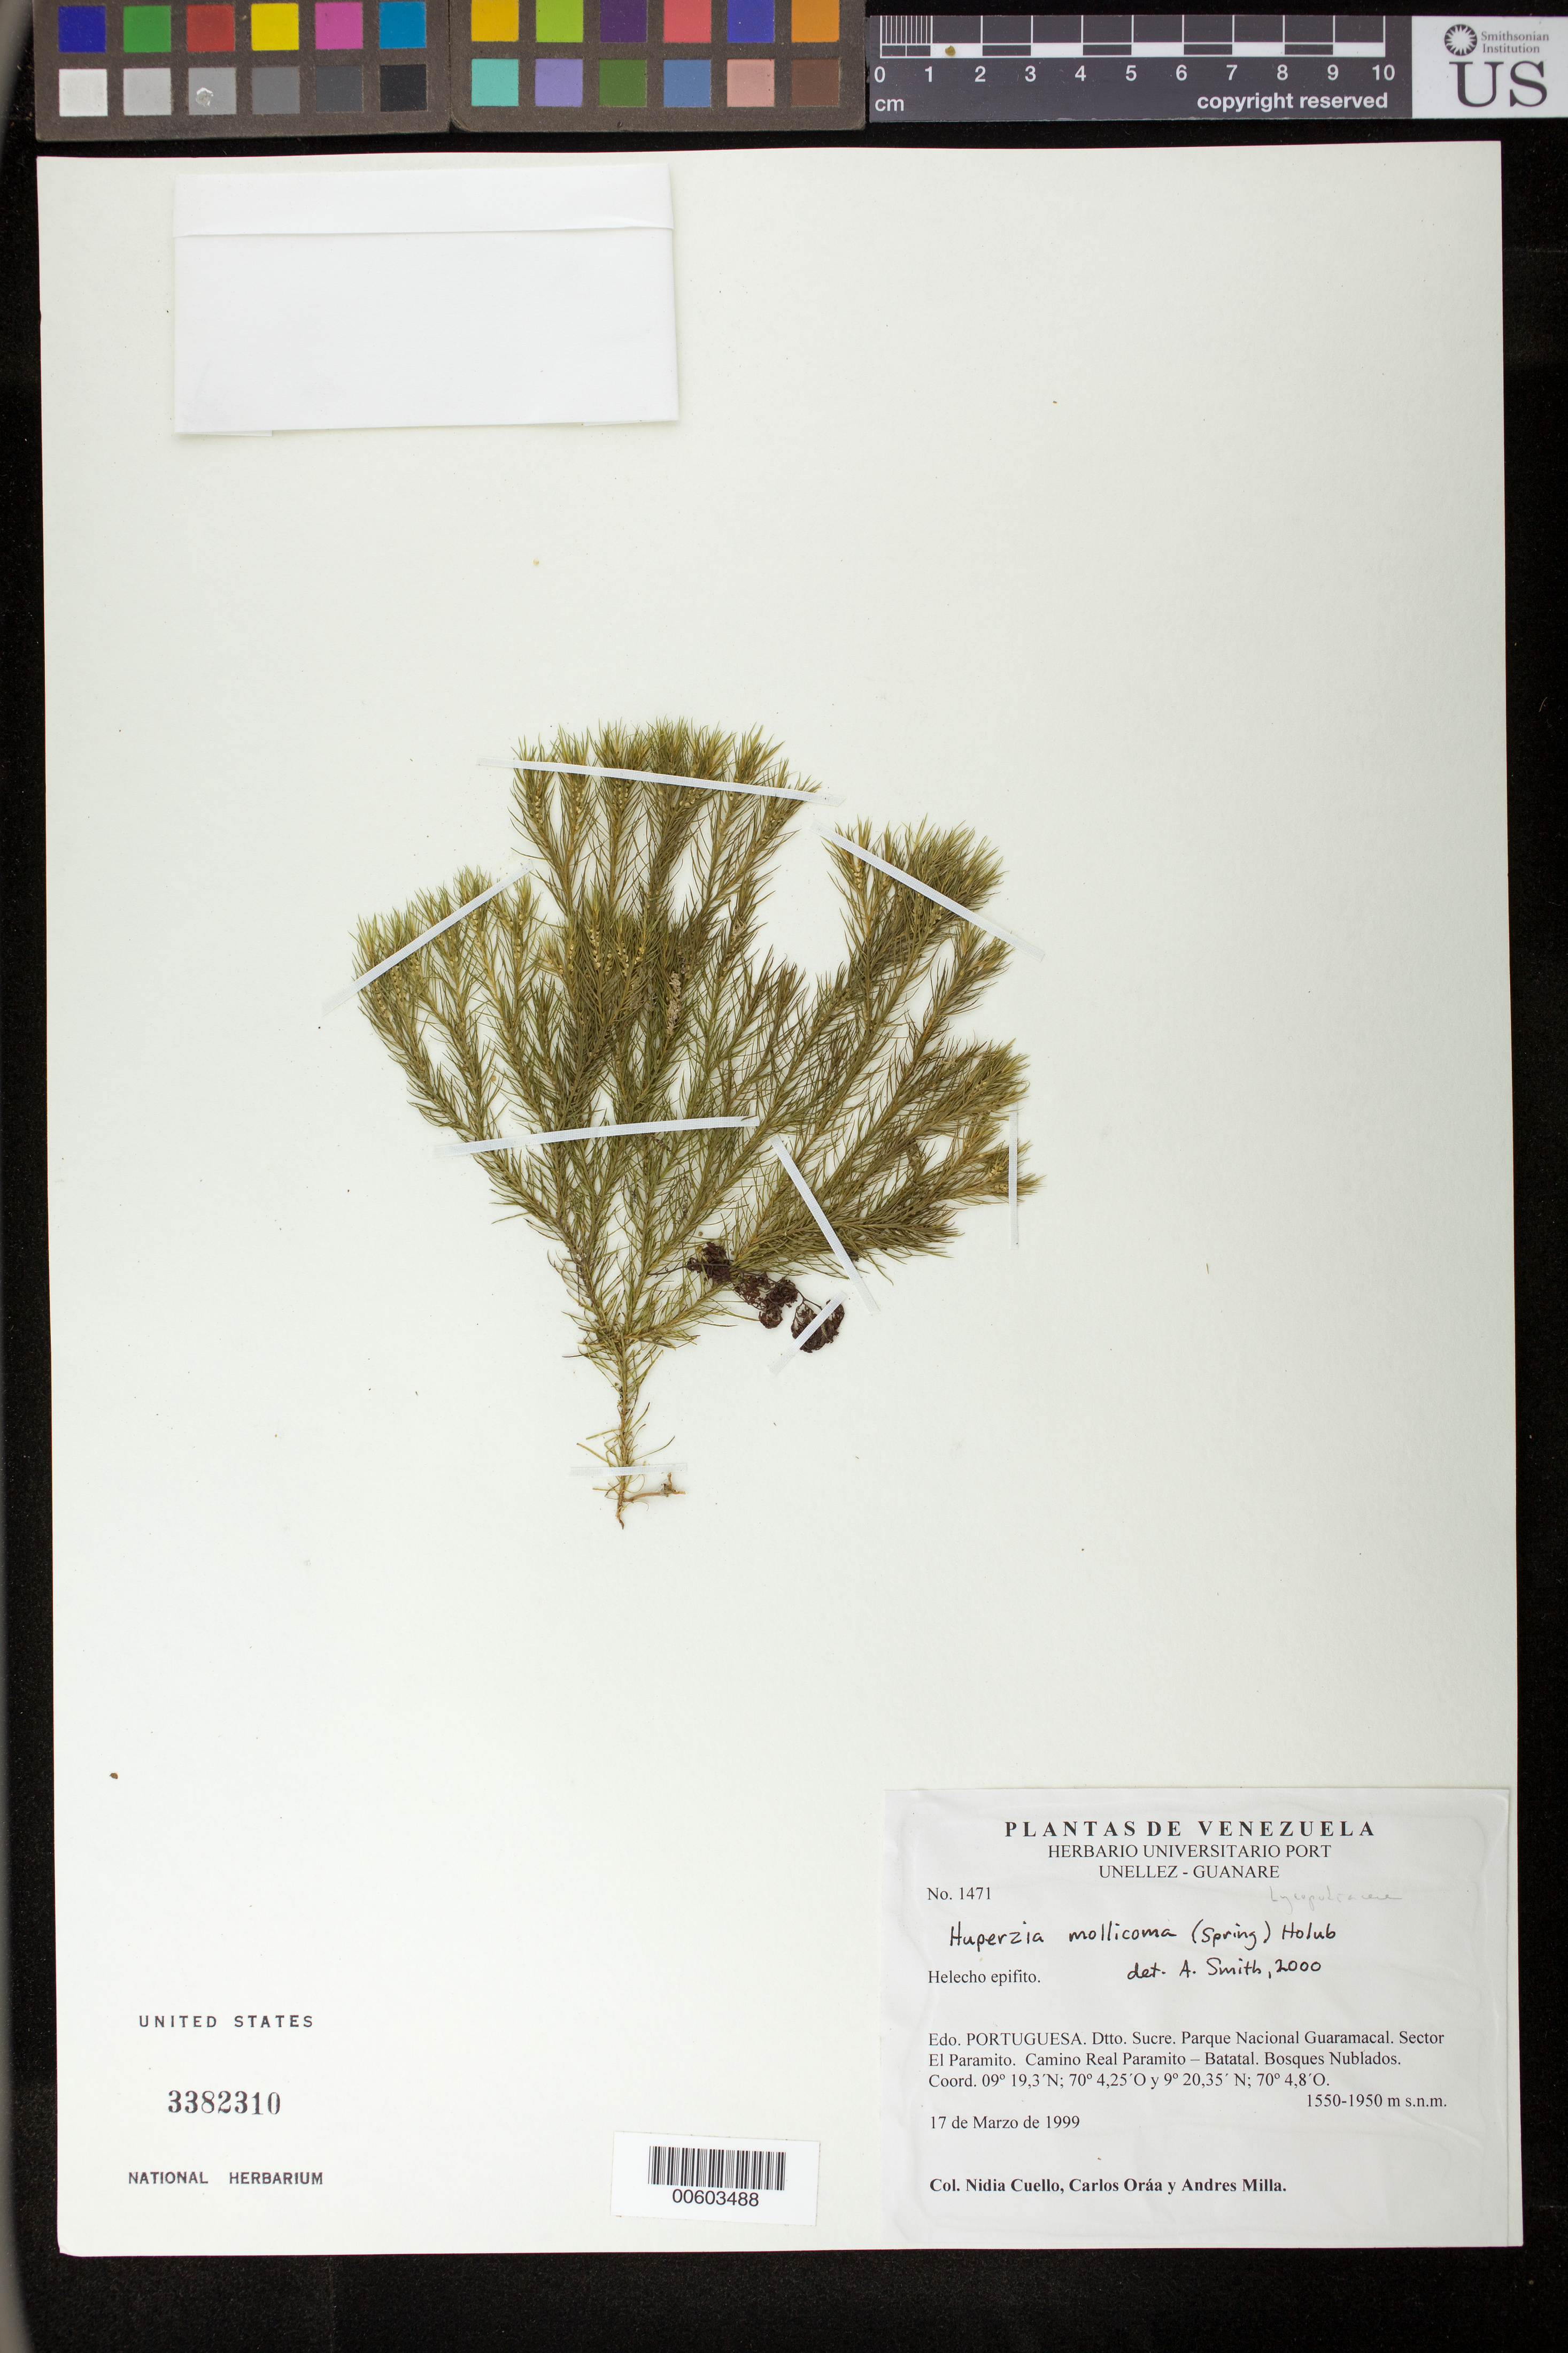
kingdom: Plantae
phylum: Tracheophyta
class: Lycopodiopsida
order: Lycopodiales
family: Lycopodiaceae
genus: Phlegmariurus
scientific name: Phlegmariurus mollicomus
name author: (Spring) B. Øllg.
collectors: N. L. Cuello, C. Oráa & A. Milla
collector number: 1471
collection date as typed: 17 Mar 1999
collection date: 1999-03-17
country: Venezuela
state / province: Portuguesa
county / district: Sucre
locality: Parque Nacional Guaramacal. Sector El Paramito. Camino Real Paramito - Batatal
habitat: Bosques nublados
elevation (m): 1550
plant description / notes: PORT, US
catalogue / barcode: US 3382310